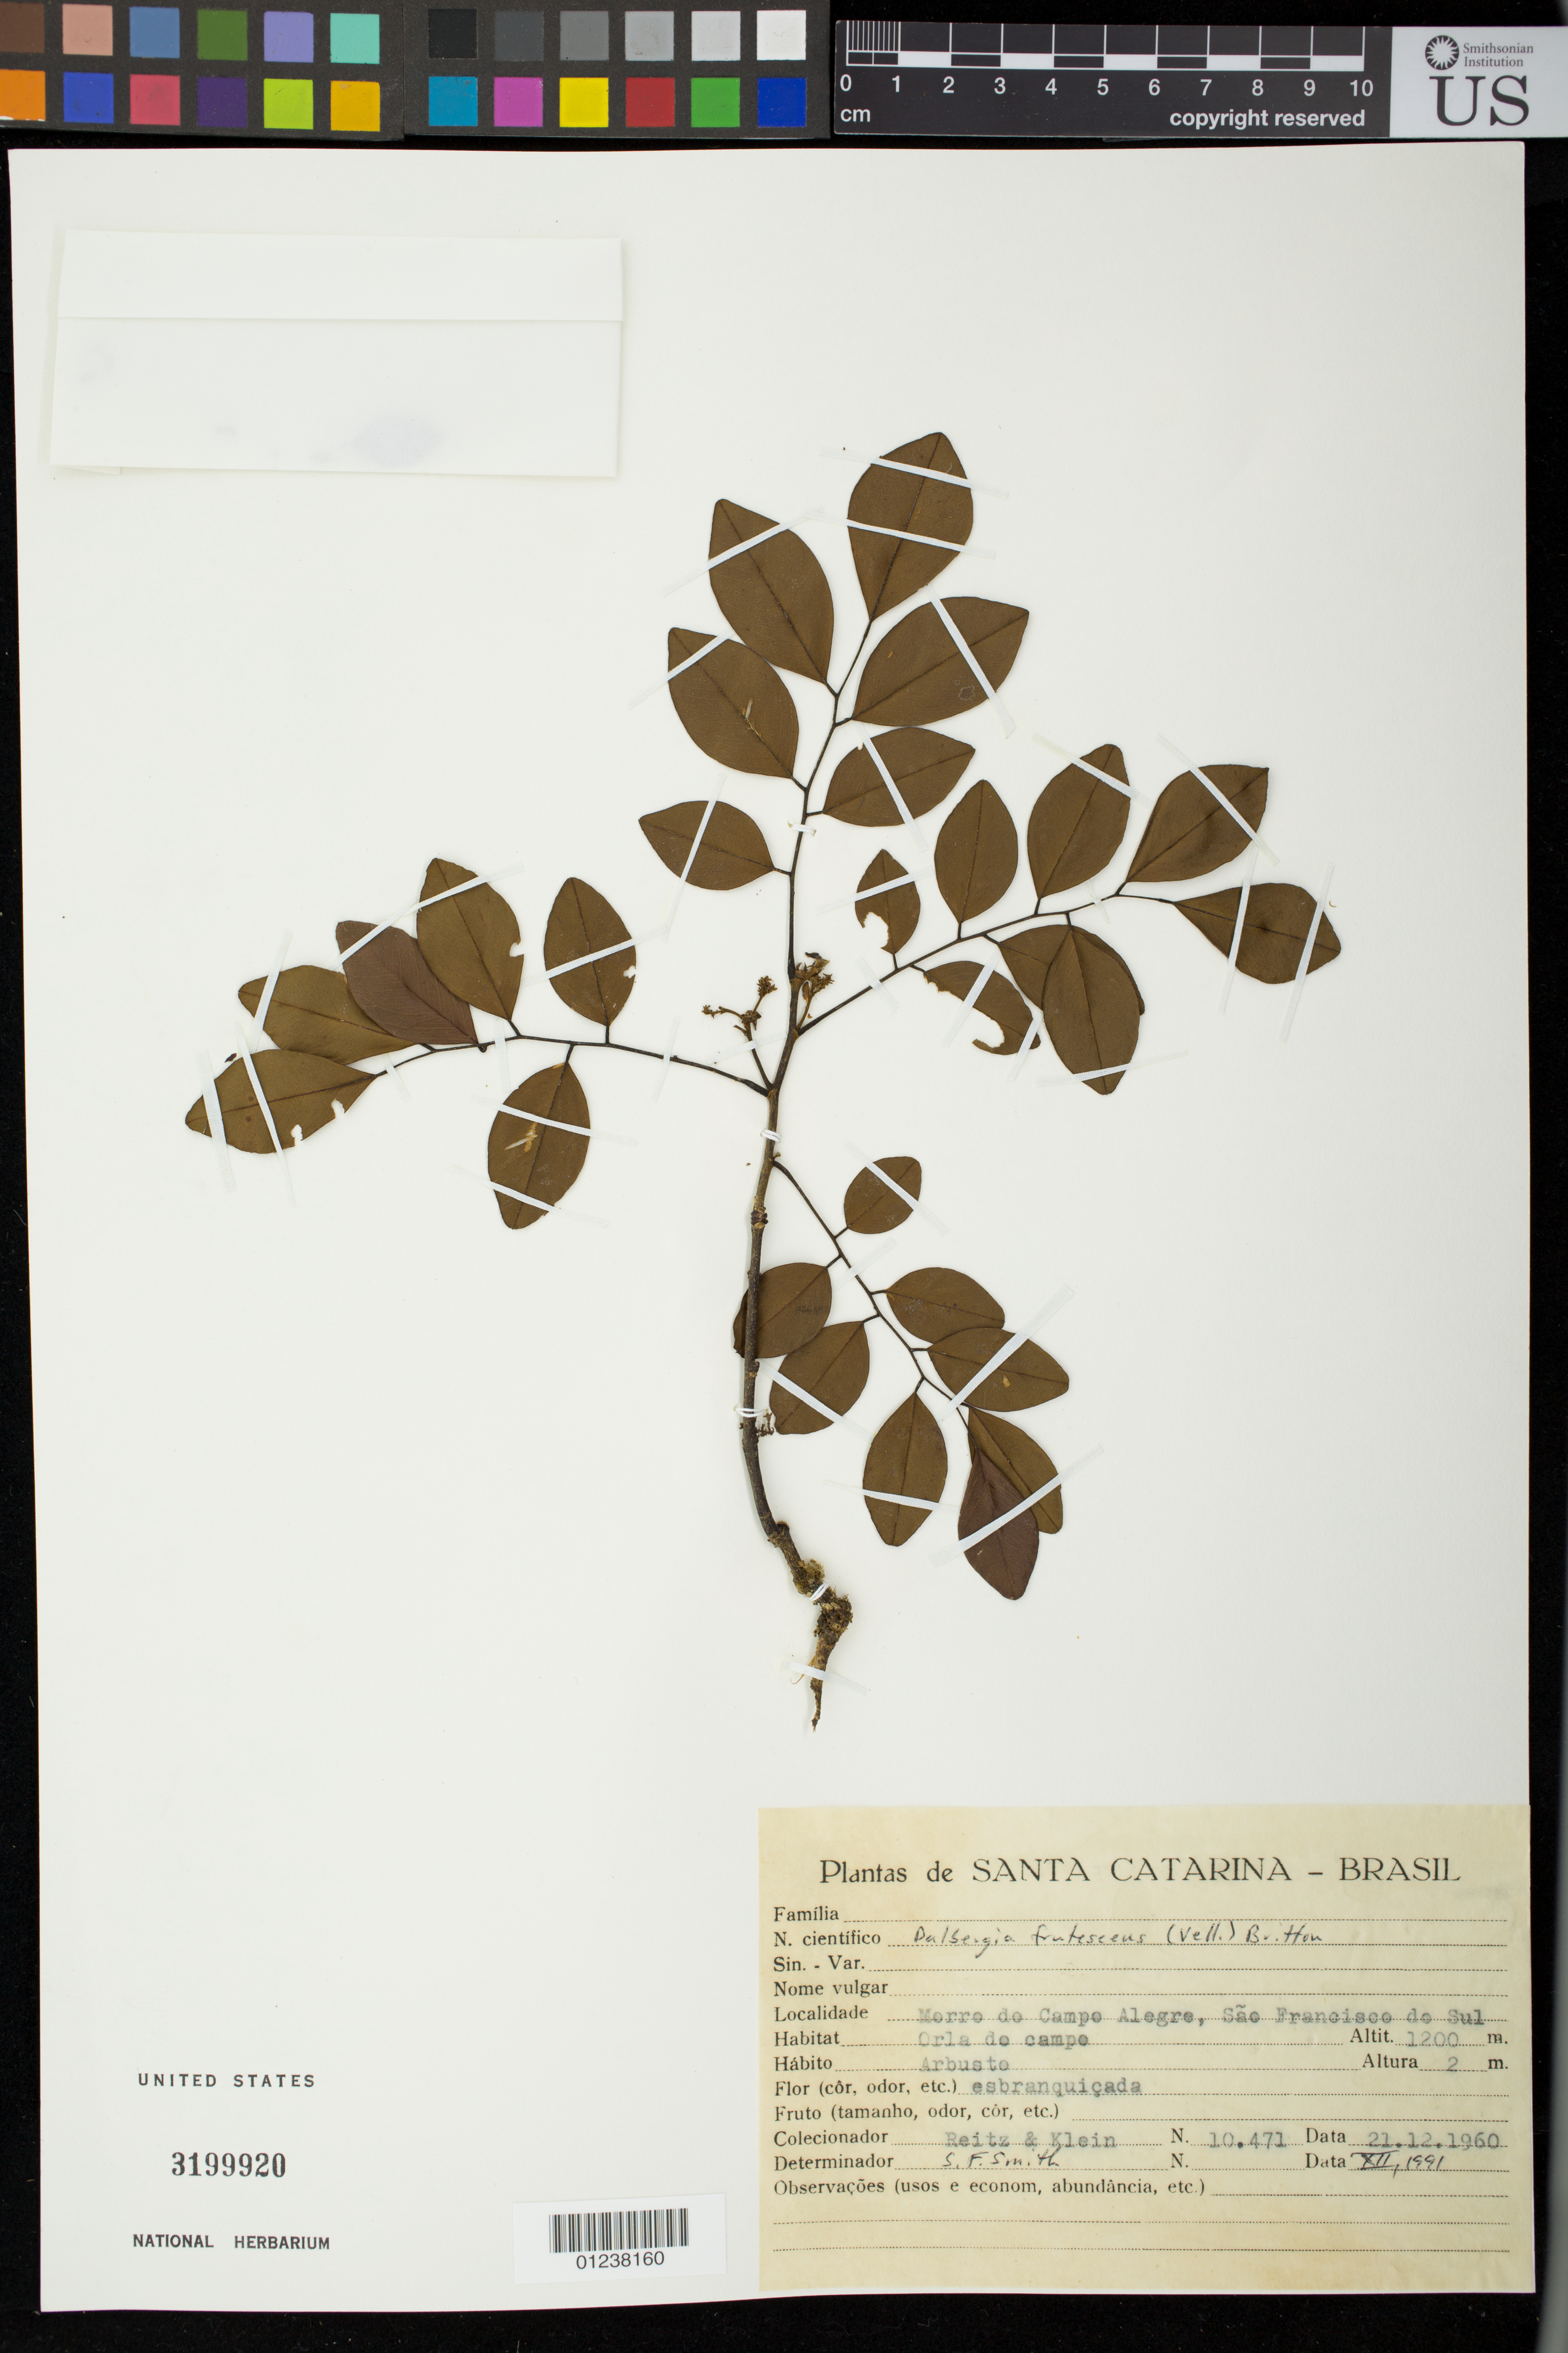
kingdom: Plantae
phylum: Tracheophyta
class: Magnoliopsida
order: Fabales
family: Fabaceae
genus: Dalbergia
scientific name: Dalbergia frutescens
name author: (Vell.) Britton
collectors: R. Reitz & R. M. Klein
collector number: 10471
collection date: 1960-12-21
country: Brazil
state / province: Santa Catarina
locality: Morro do Campo Alegre, Sao Francisco do Sul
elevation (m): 1200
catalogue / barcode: US 3199920